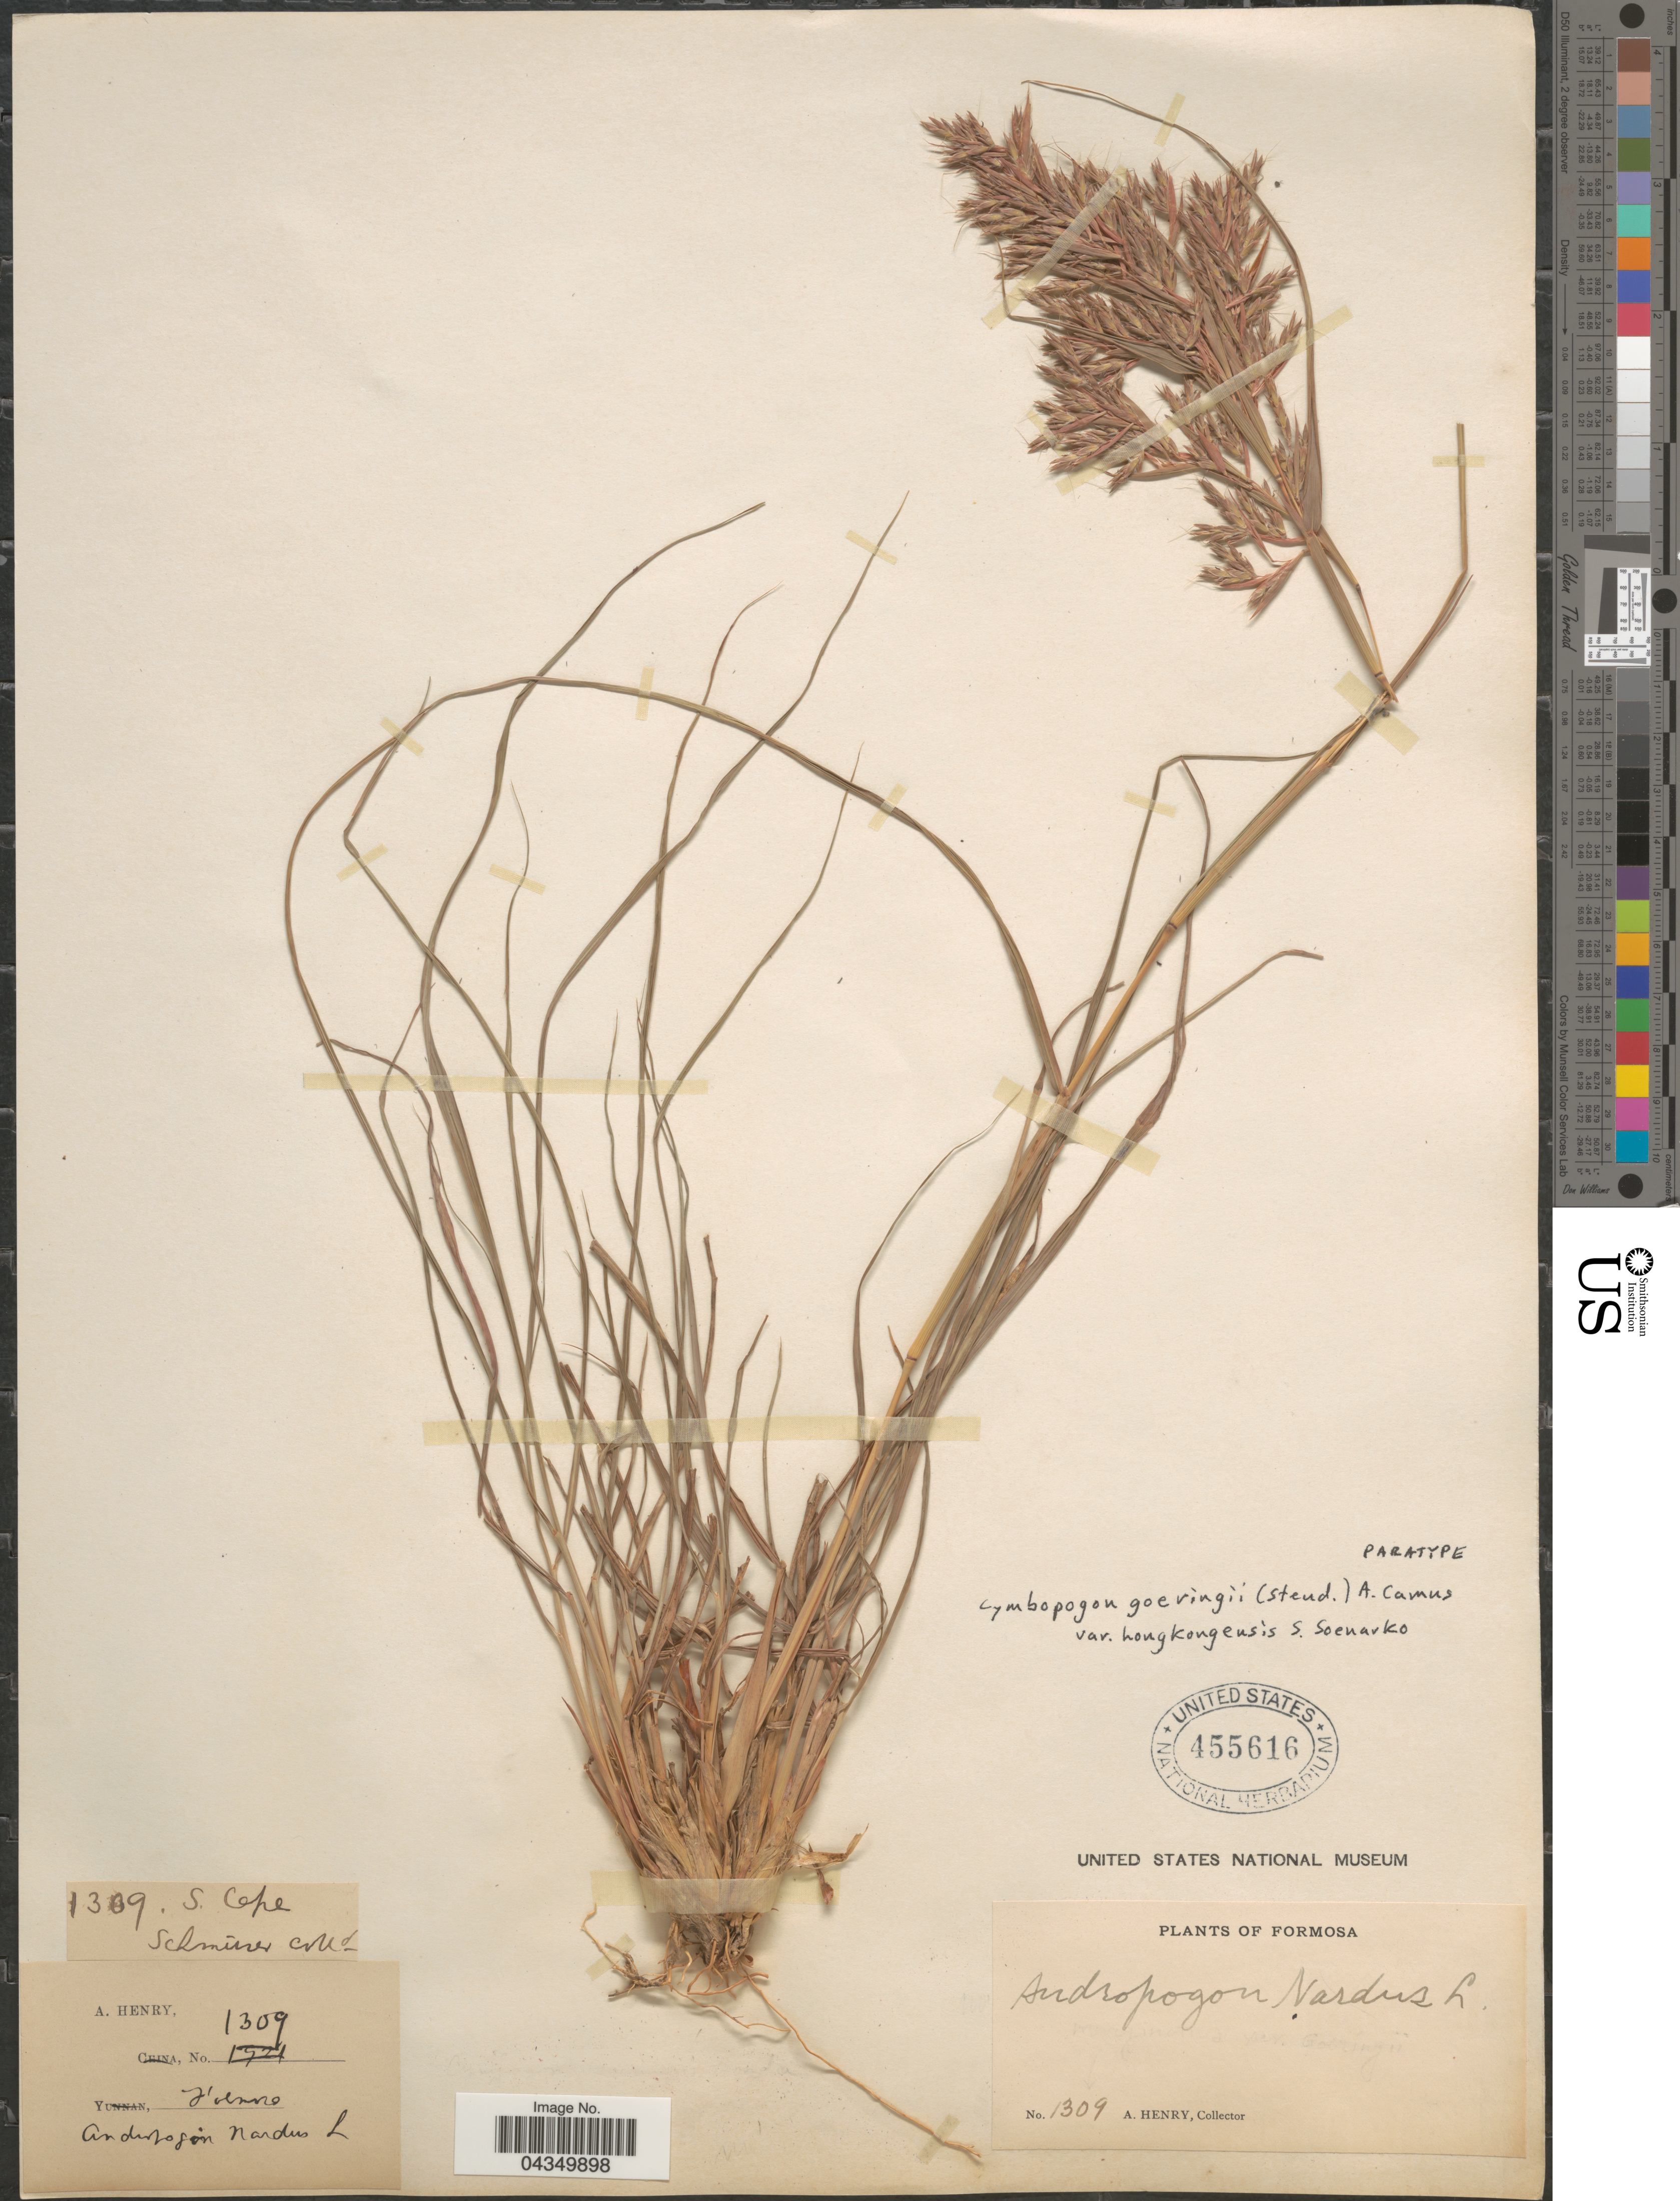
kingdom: Plantae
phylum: Tracheophyta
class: Liliopsida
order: Poales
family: Poaceae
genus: Cymbopogon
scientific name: Cymbopogon goeringii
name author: A. Camus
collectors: A. Henry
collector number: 1309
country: Taiwan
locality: Formosa. S. Cape.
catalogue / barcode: US 455616